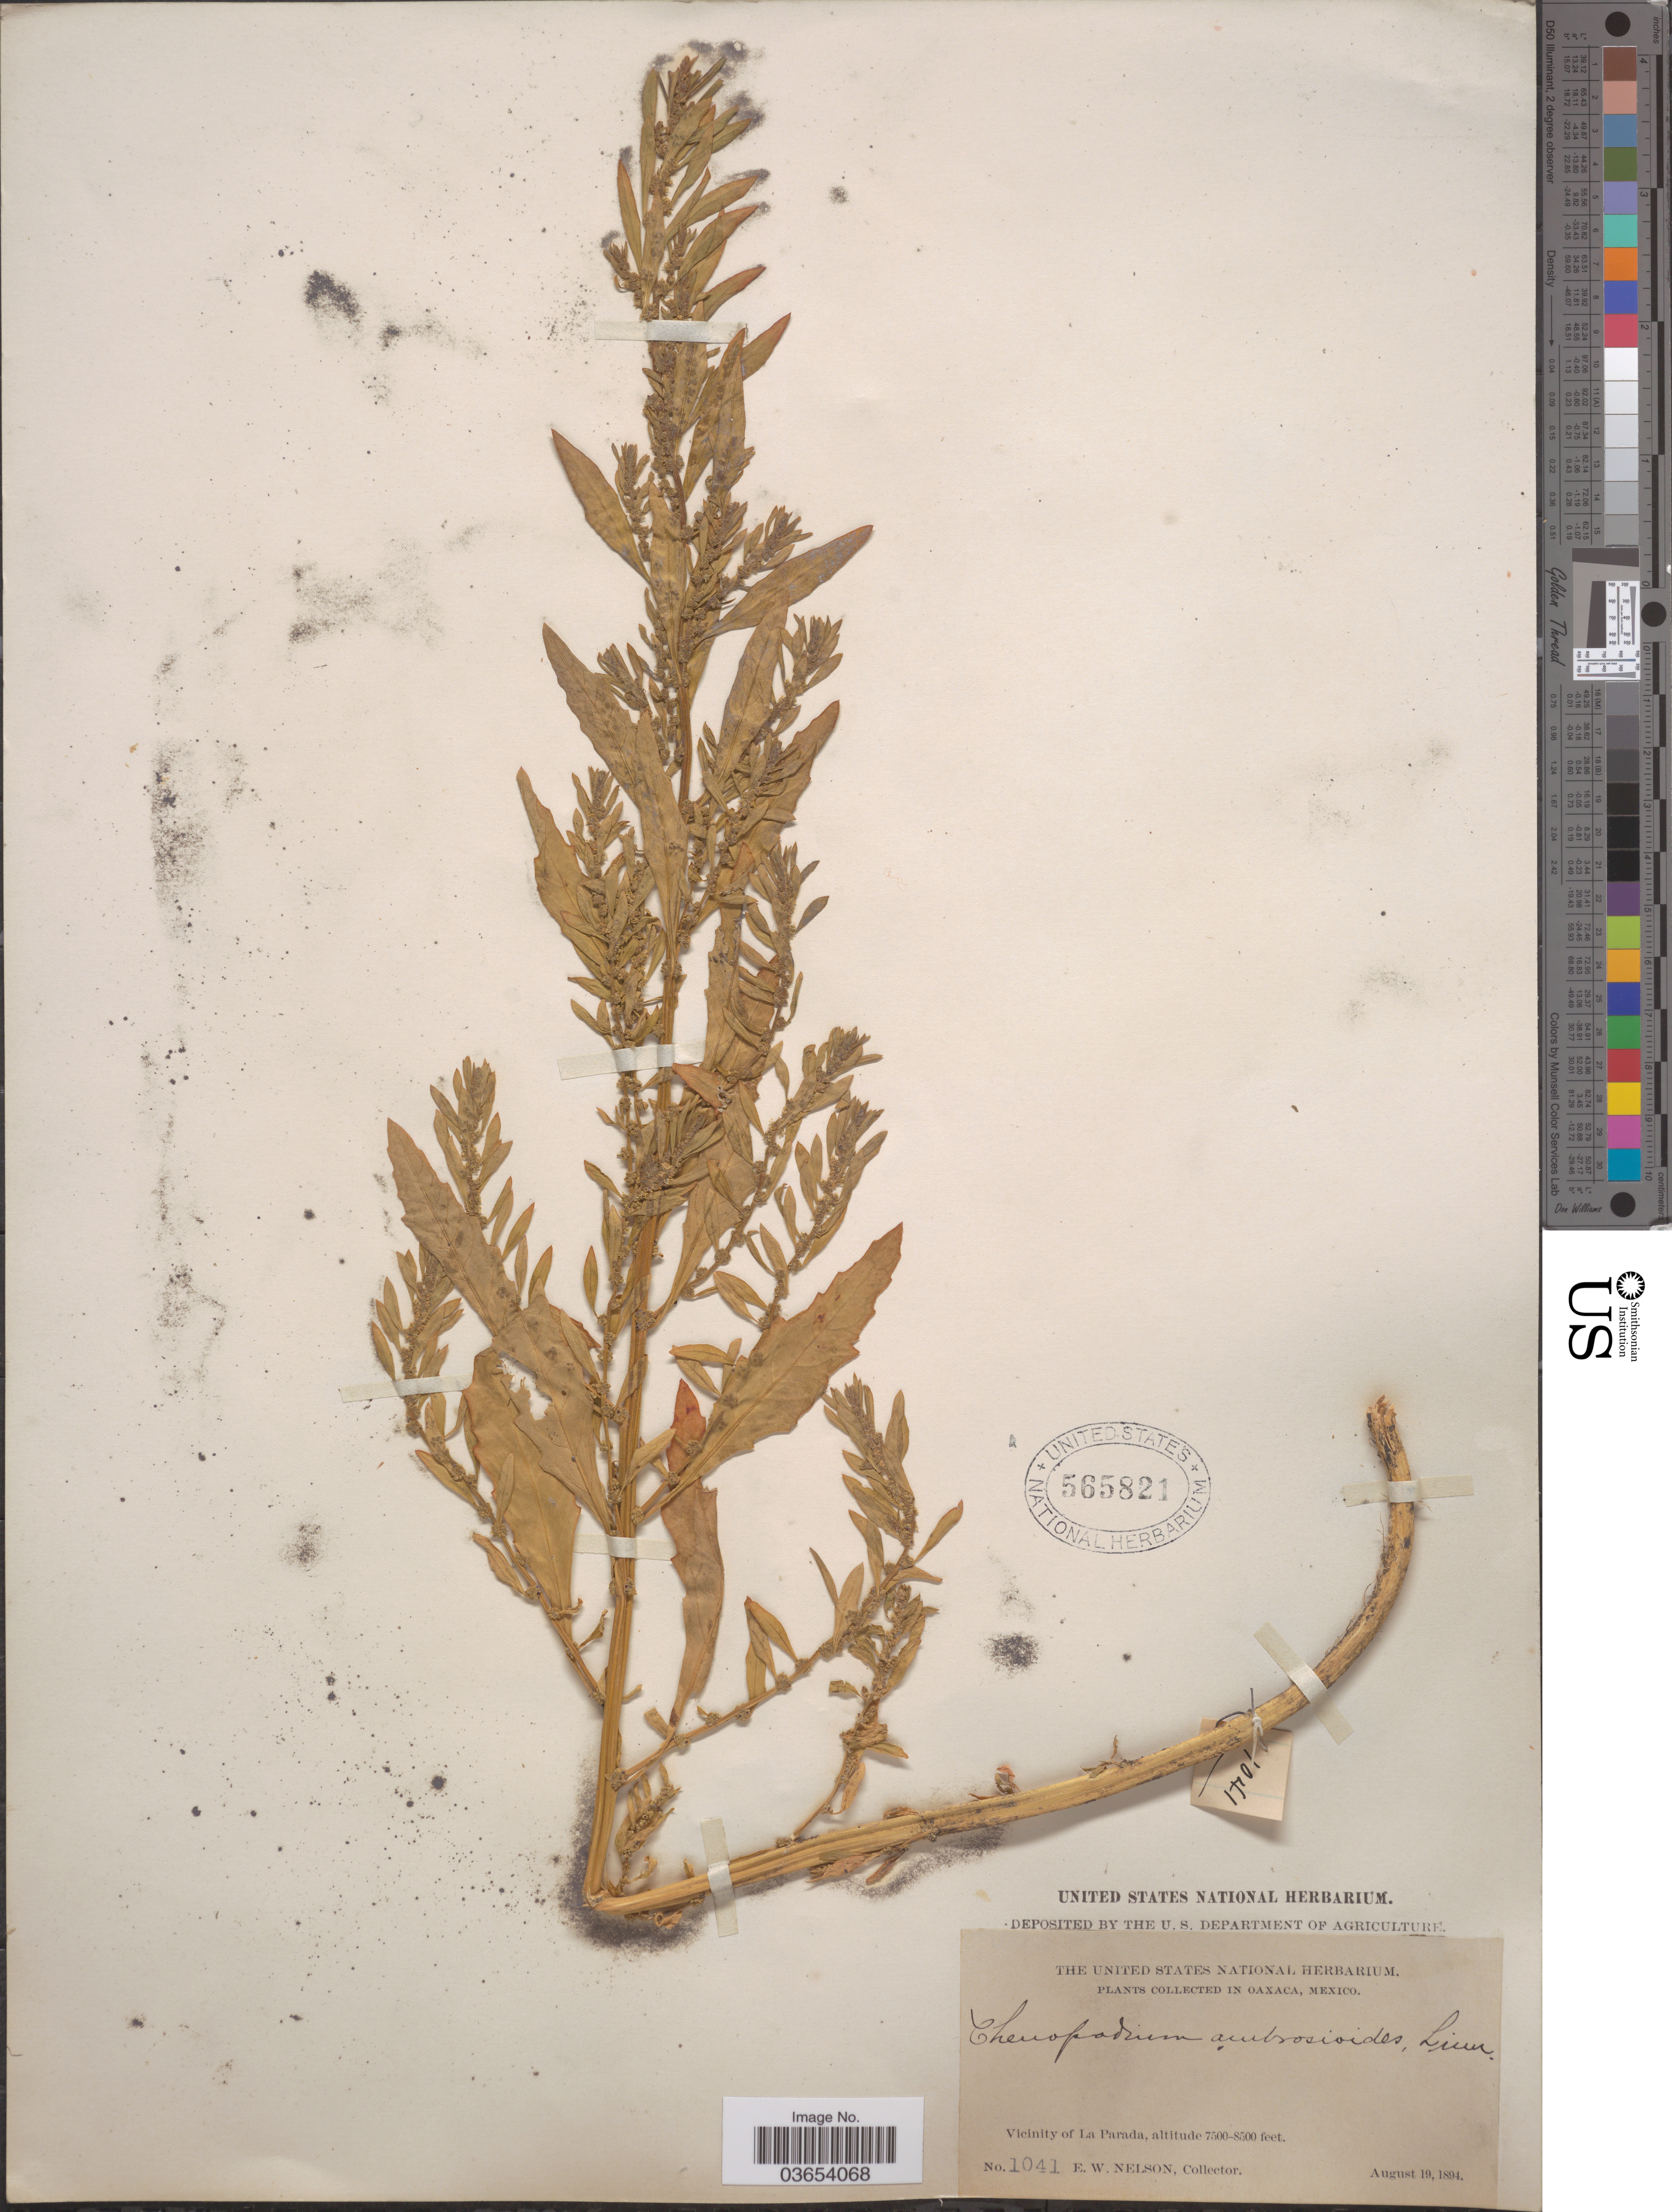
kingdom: Plantae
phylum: Tracheophyta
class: Magnoliopsida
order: Caryophyllales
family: Amaranthaceae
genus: Chenopodium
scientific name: Chenopodium ambrosioides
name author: L.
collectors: E. W. Nelson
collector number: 1041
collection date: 1894-08-19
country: Mexico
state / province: Oaxaca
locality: Vicinity of La Parada.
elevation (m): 2286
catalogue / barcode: US 565821